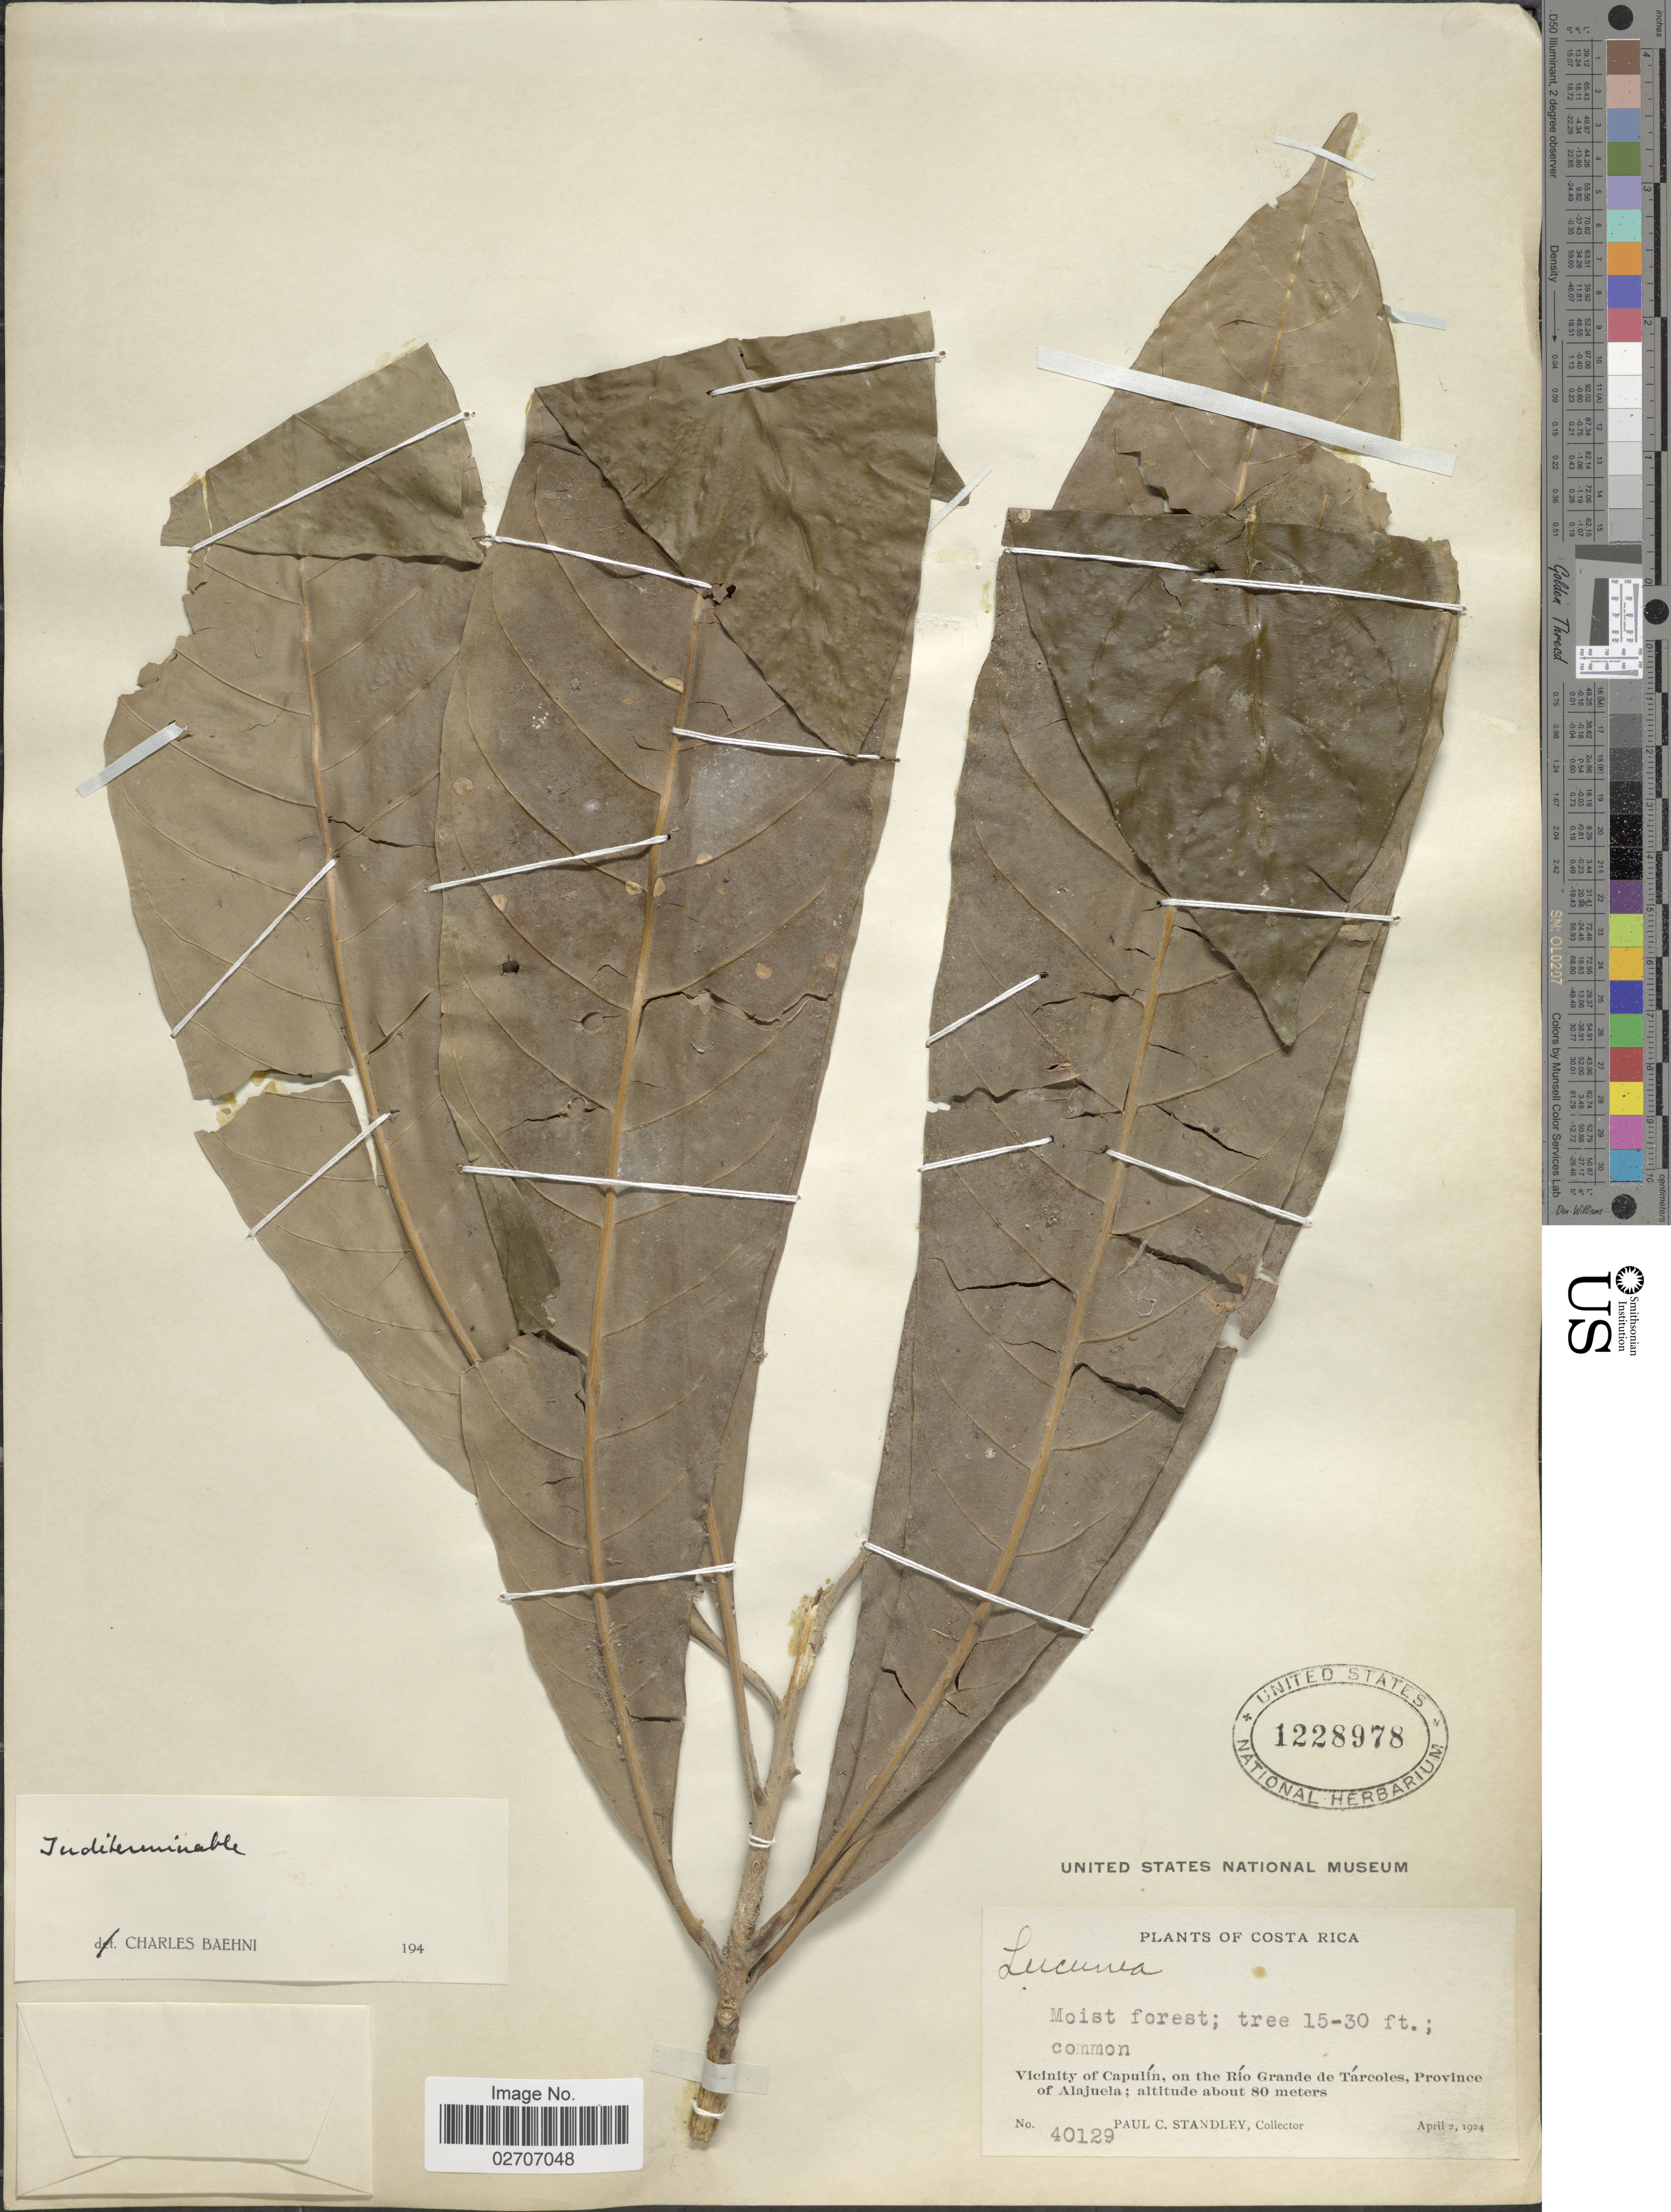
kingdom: Plantae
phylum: Tracheophyta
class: Magnoliopsida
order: Ericales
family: Sapotaceae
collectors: P. C. Standley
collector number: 40129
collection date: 1924-04-02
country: Costa Rica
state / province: Alajuela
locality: Vicinity of Capulín, on the Río Grande de Tárcoles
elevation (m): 80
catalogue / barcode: US 1228978